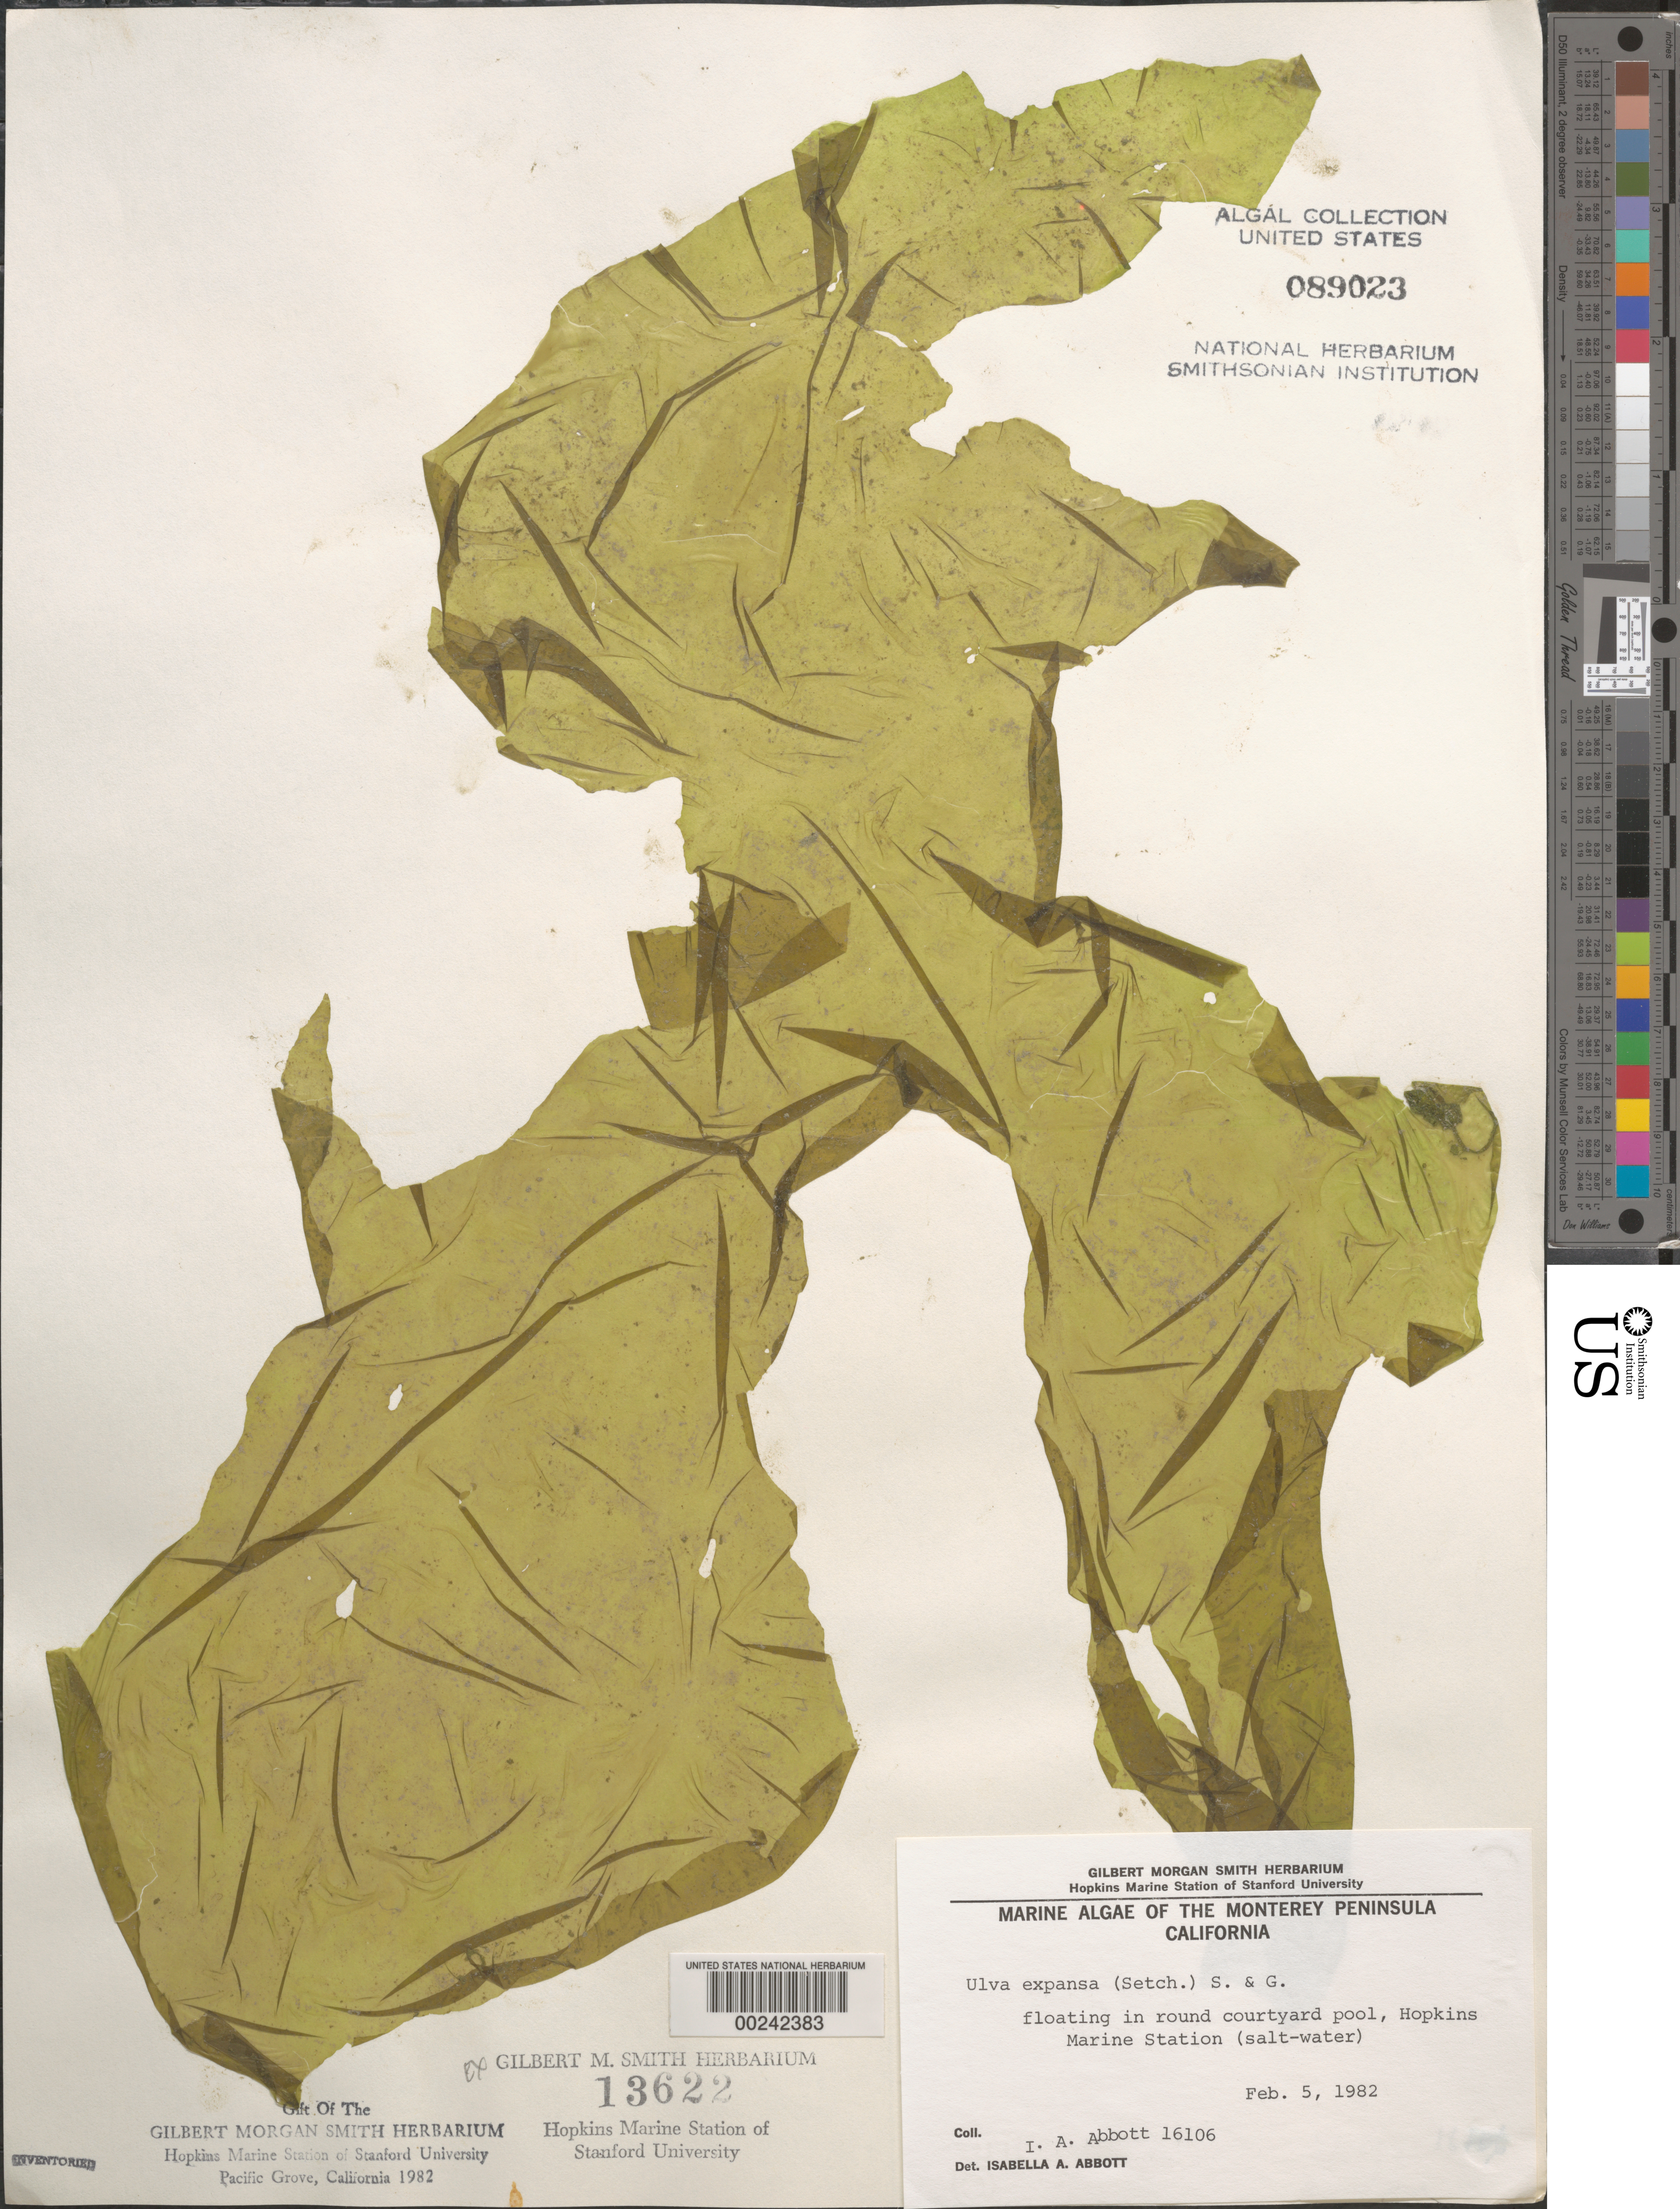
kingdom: Plantae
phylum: Chlorophyta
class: Ulvophyceae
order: Ulvales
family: Ulvaceae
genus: Ulva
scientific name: Ulva expansa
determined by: Abbott, Isabella A.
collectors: I. A. Abbott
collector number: IAA 16106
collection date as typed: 05 Feb 1982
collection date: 1982-02-05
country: United States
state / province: California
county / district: Monterey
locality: Pacific Grove, Hopkins Marine Station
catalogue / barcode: US 89023